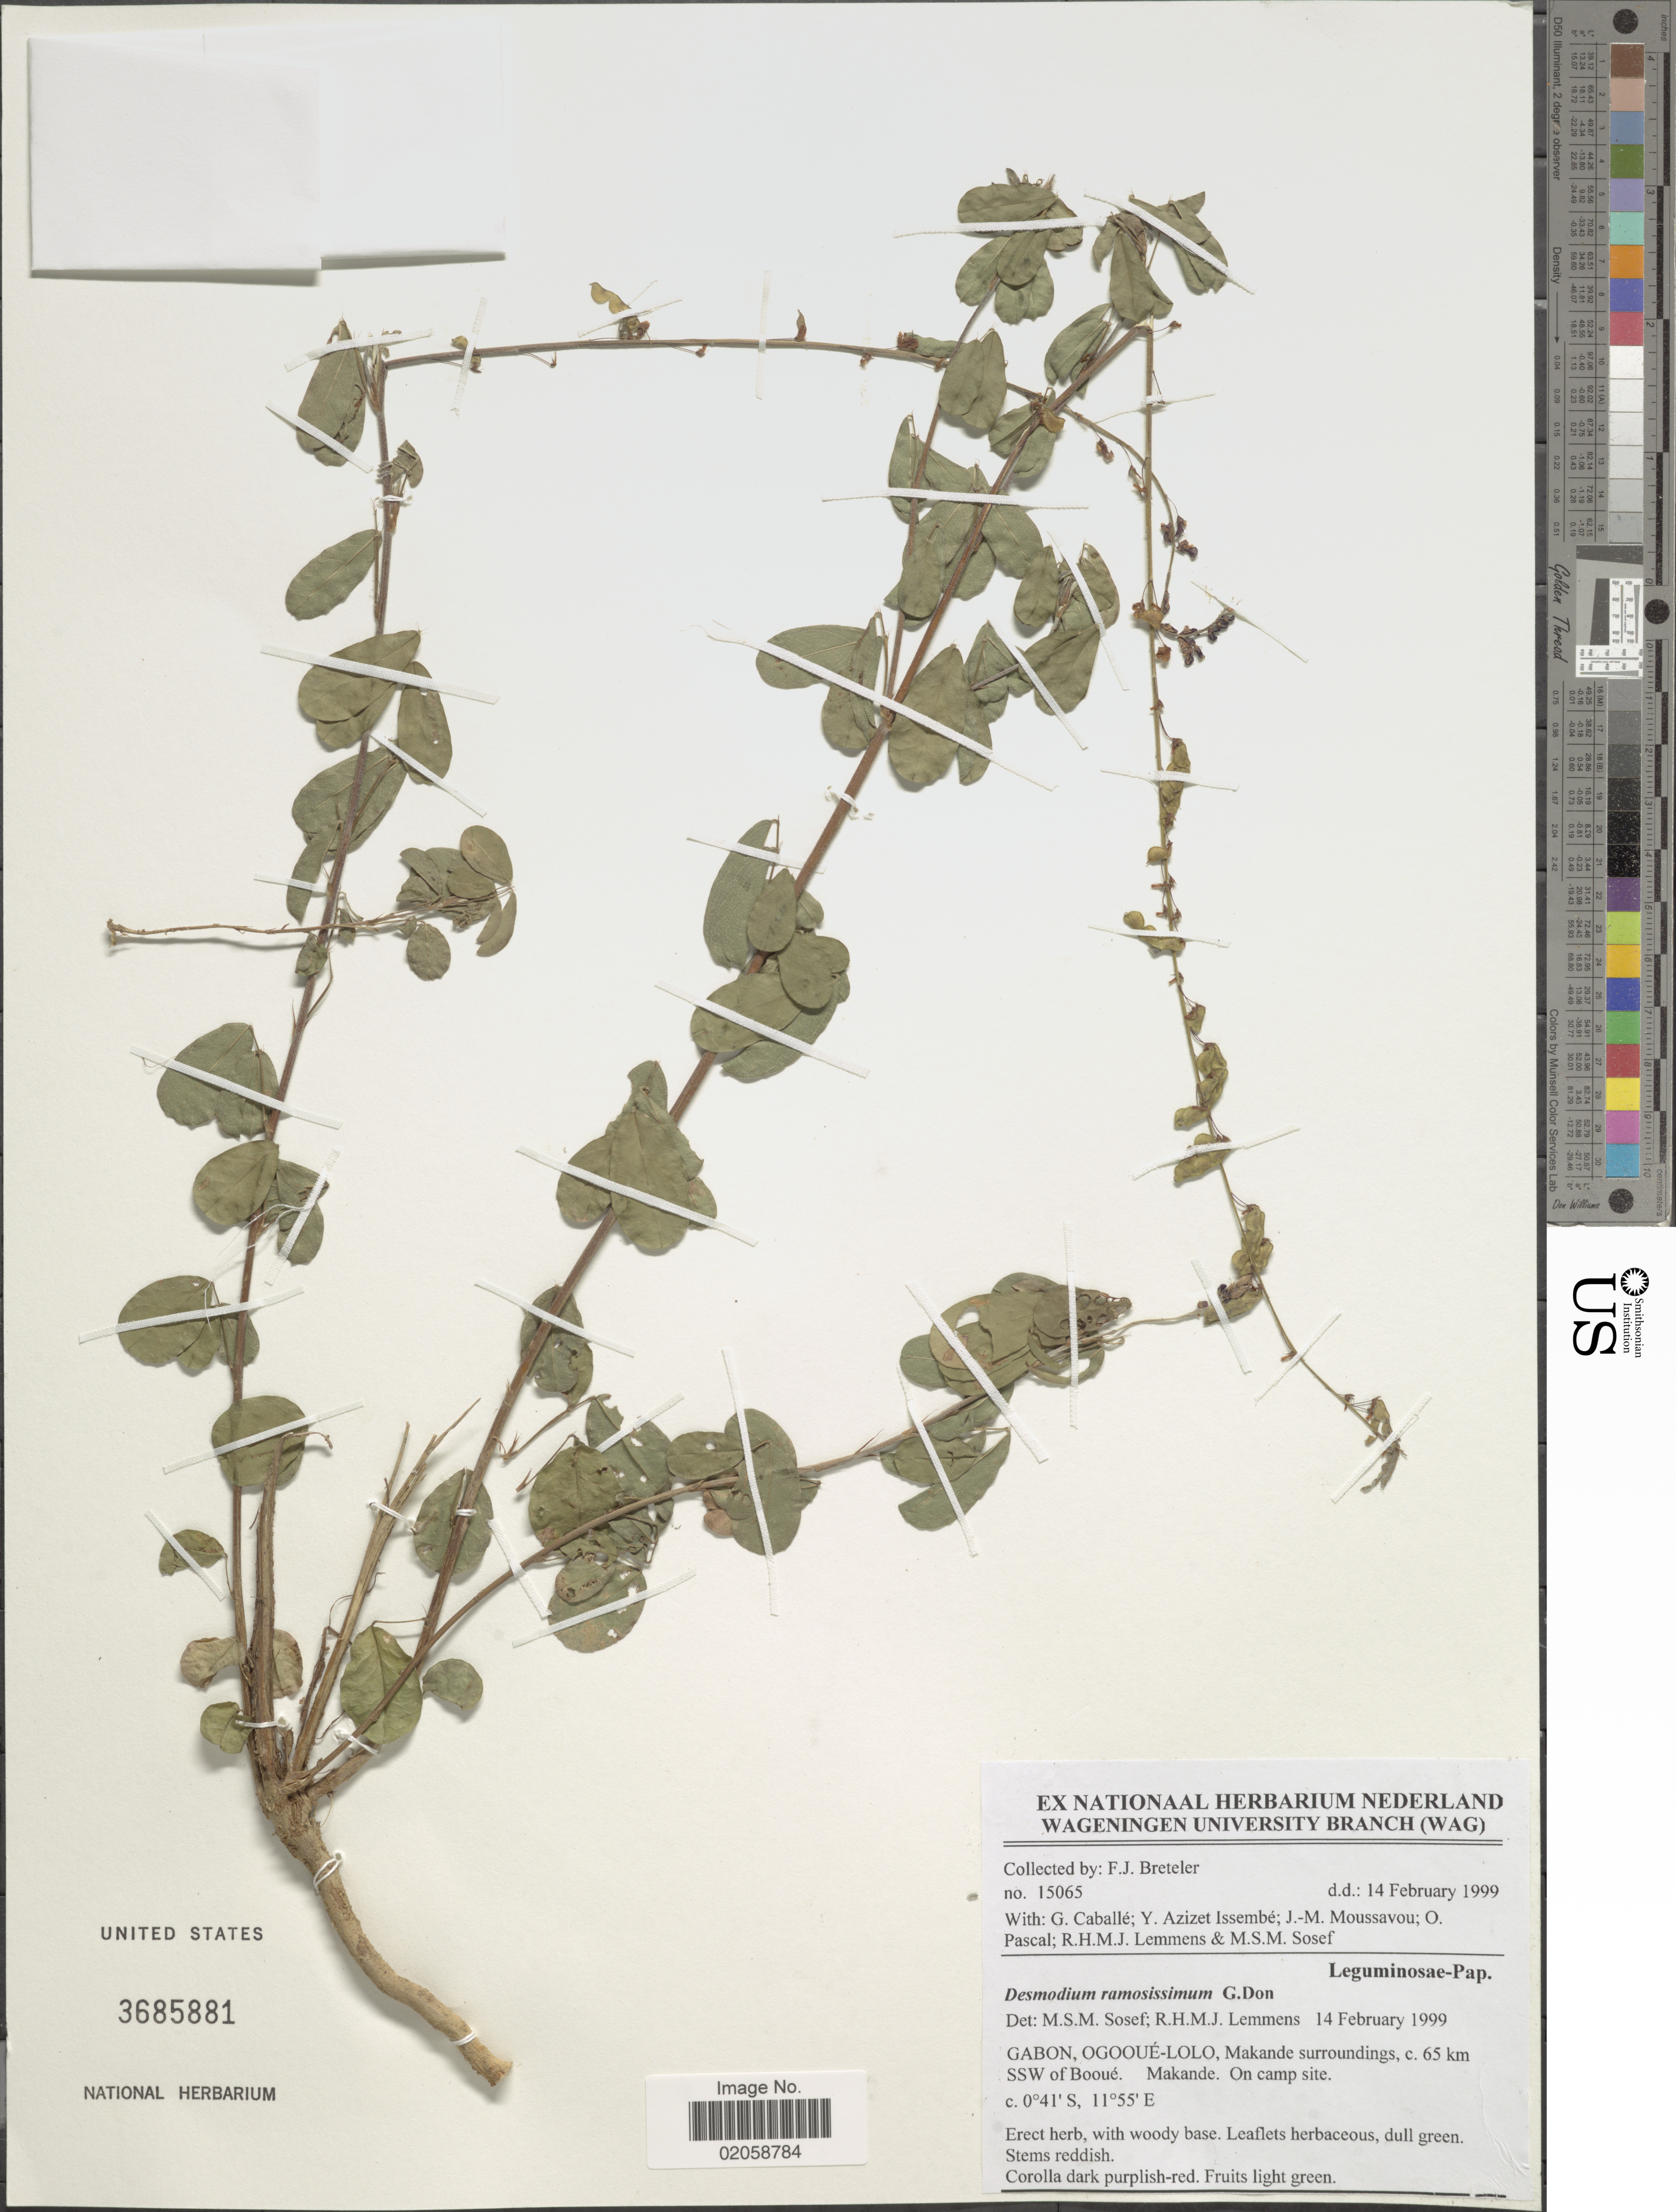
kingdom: Plantae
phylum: Tracheophyta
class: Magnoliopsida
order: Fabales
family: Fabaceae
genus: Grona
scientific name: Grona ramosissima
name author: (G. Don) H. Ohashi & K. Ohashi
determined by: Strong, Mark T., (BOT), Smithsonian Institution - National Museum of Natural History (UNITED STATES)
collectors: F. J. Breteler, G. Caballé, Y. Issembe, J. Moussavou & et al.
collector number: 15065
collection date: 1999-02-14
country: Gabon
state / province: Ogooue-Lolo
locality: Ogooué-Lolo, Makande surroundings, c. 65 km SSW of Booué. Makande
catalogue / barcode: US 3685881